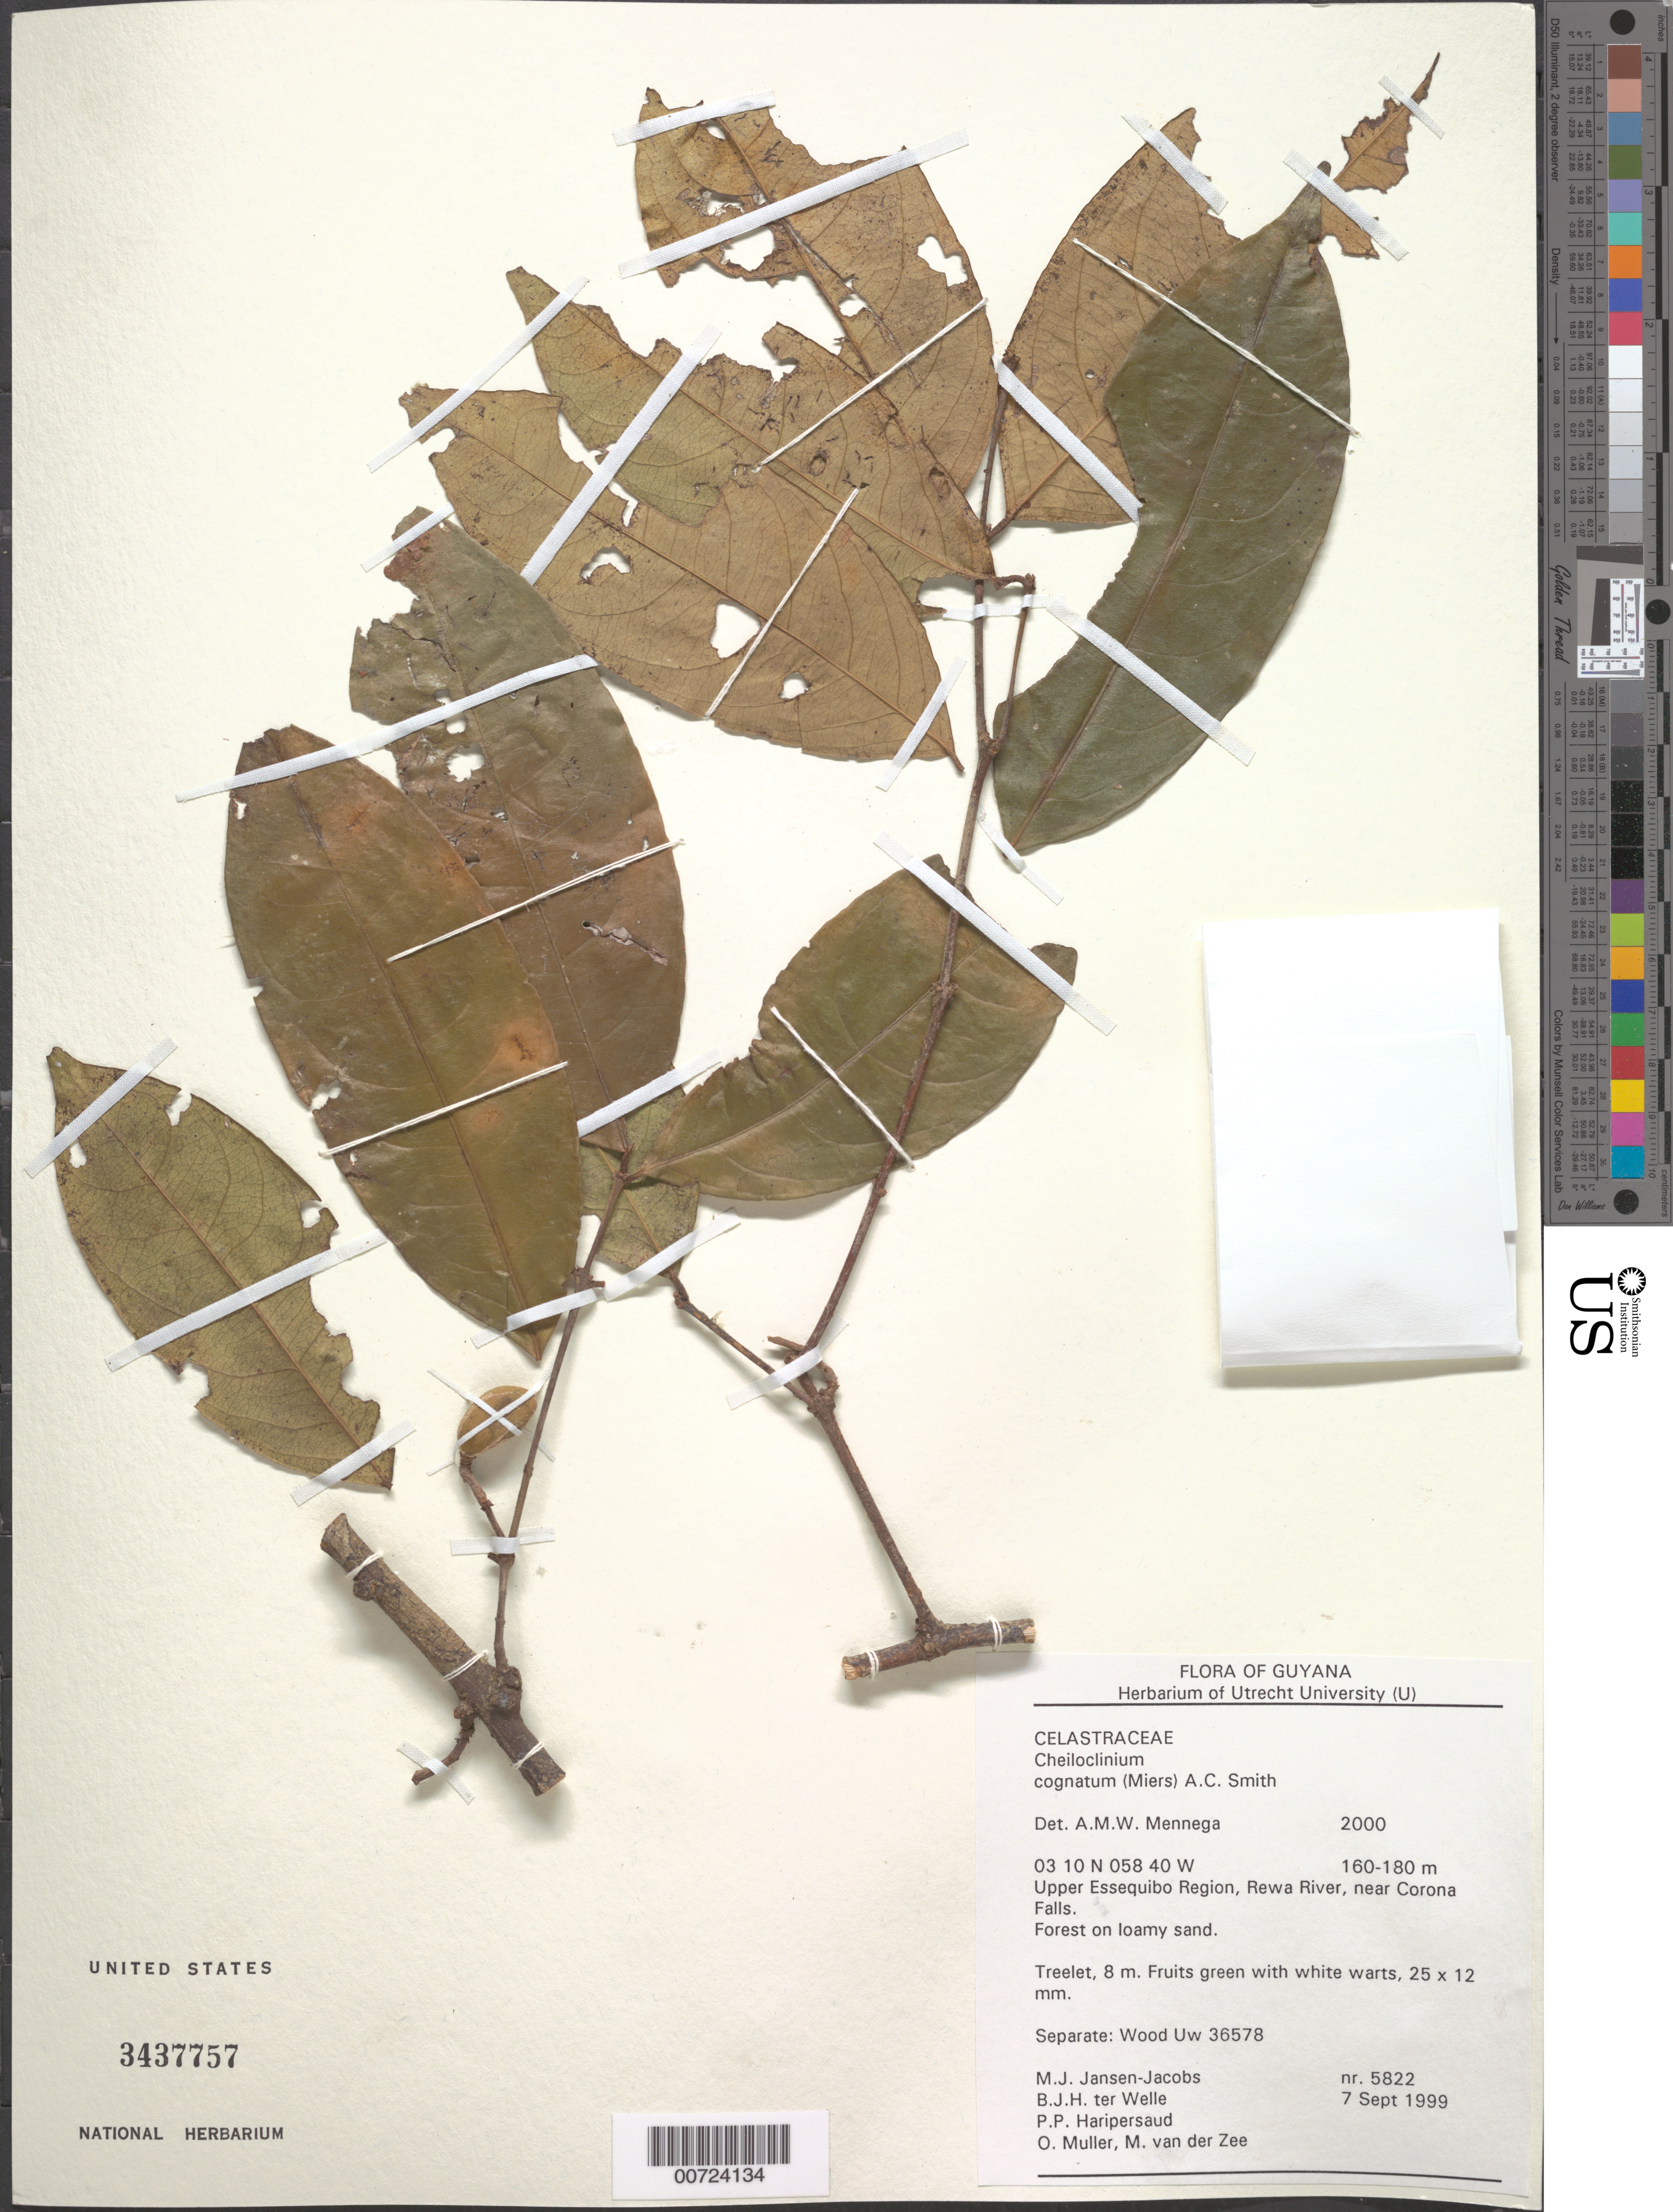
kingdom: Plantae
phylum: Tracheophyta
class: Magnoliopsida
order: Celastrales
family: Celastraceae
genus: Cheiloclinium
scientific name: Cheiloclinium cognatum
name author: (Miers) A.C. Sm.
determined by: Mennega, A. M. W.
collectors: M. J. Jansen-Jacobs, B. Welle, P. Haripersaud, O. Muller & M. van der Zee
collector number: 5822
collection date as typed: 7-Sep-99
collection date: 1999-09-07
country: Guyana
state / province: U. Takutu-U. Essequibo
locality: Rewa River, near Corona Falls, Upper Essequibo Region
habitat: Forest on loamy sand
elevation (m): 160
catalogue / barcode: US 3437757